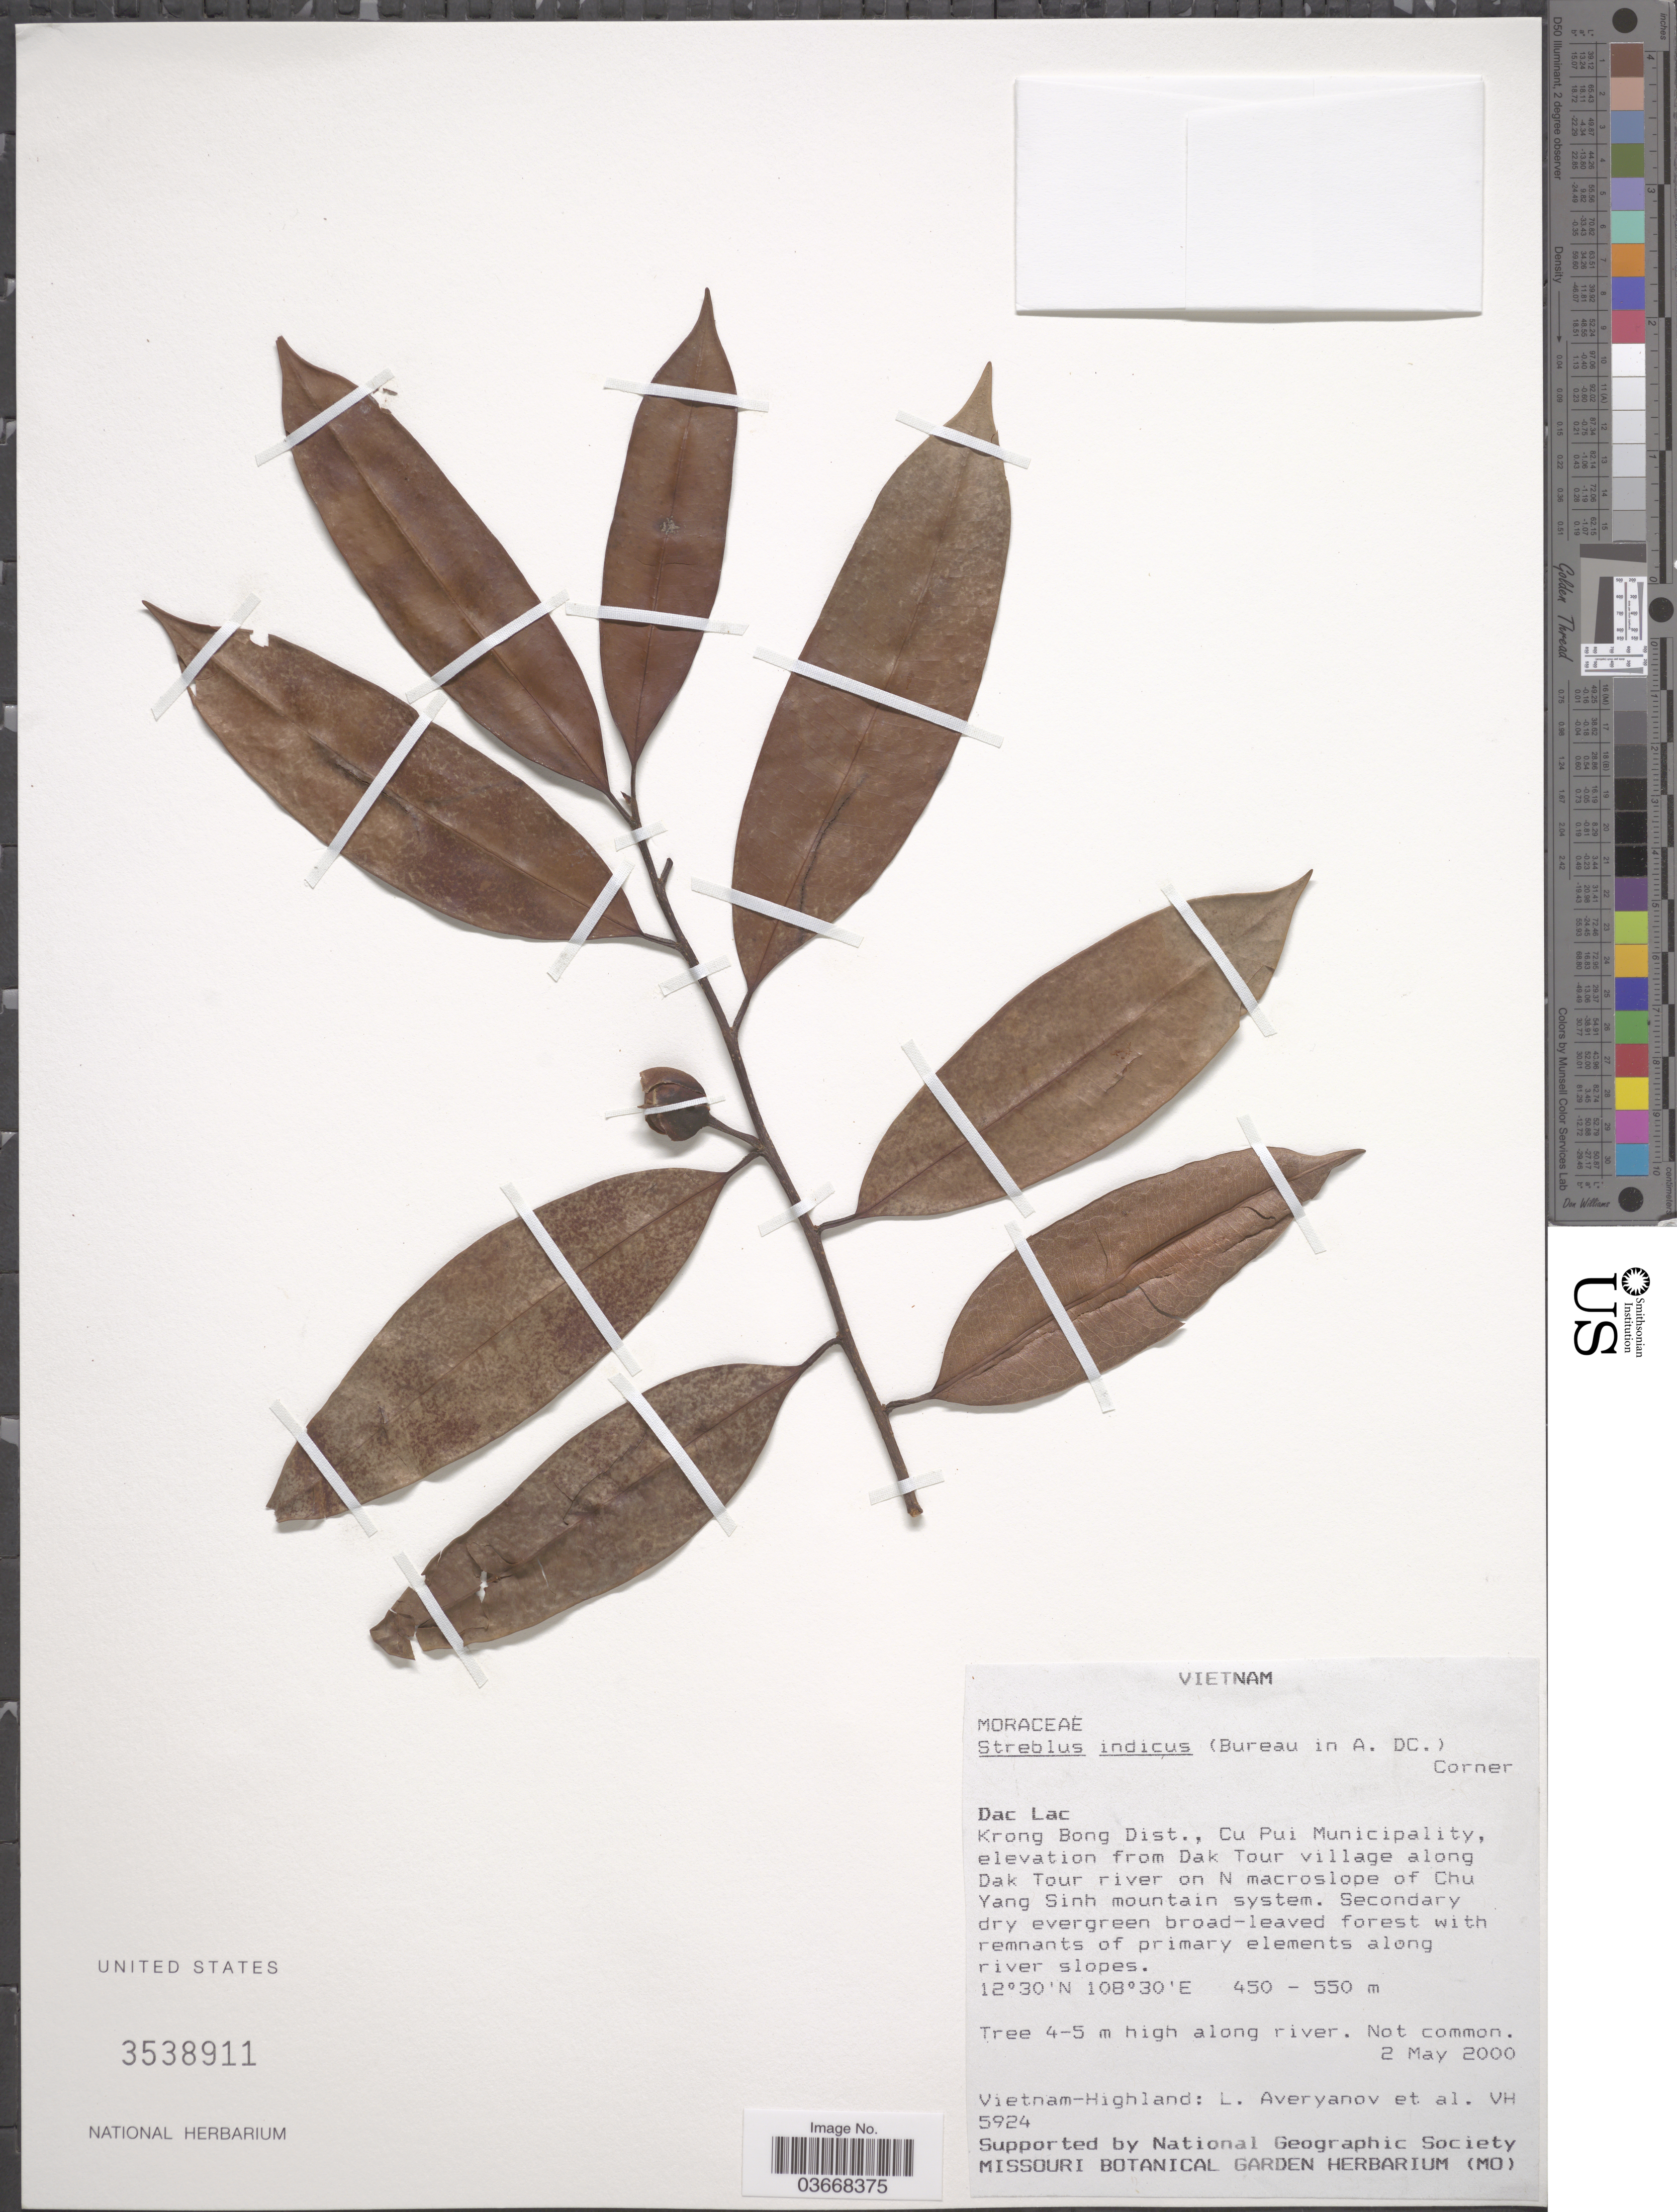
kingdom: Plantae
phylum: Tracheophyta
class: Magnoliopsida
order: Rosales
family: Moraceae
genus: Pseudostreblus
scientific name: Pseudostreblus indicus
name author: Bureau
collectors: L. Averyanov & et al.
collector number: VH5924?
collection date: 2000-05-02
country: Vietnam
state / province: Dak Lak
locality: Dac Lac. Krong Bong Dist., Cu Pui Municipality, elevation from Dak Tour village along Dak Tour river on N macroslope of Chu Yang Sinh mountain system. Vietnam-Highland.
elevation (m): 450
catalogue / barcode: US 3538911